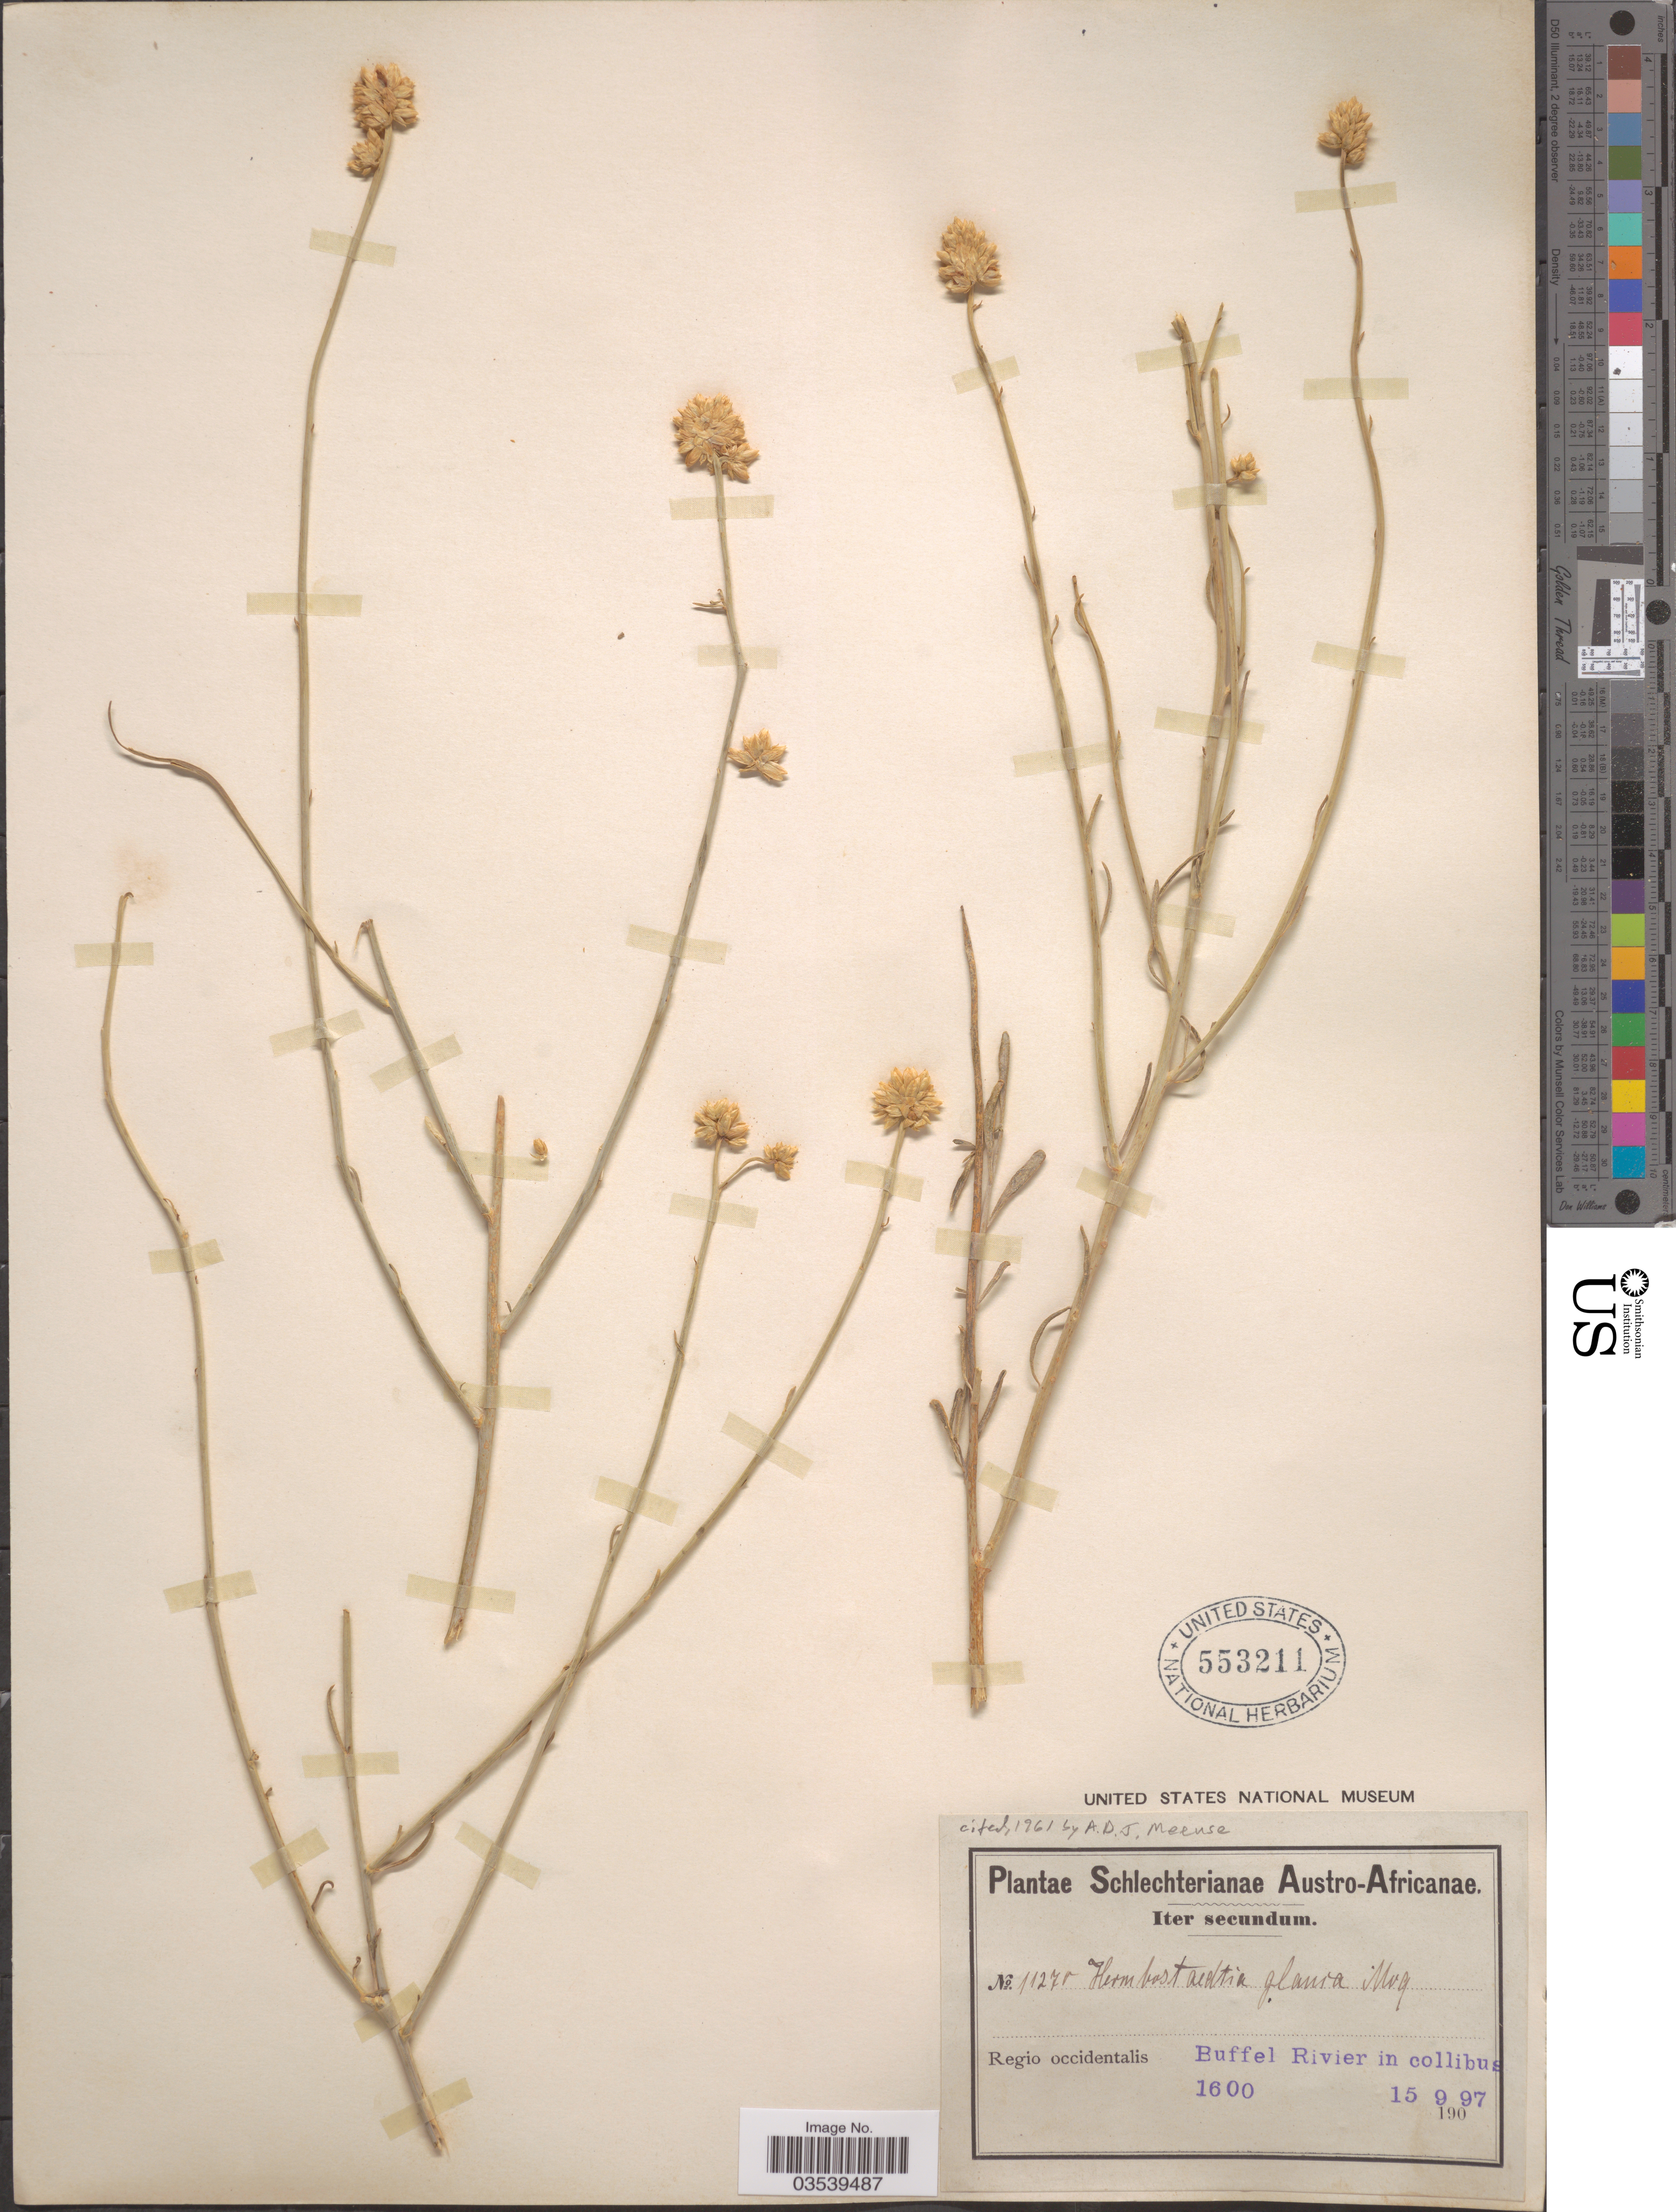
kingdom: Plantae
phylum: Tracheophyta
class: Magnoliopsida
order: Caryophyllales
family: Amaranthaceae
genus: Hermbstaedtia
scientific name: Hermbstaedtia glauca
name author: Reichb. ex Steud.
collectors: Schlechter, --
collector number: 11270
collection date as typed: Transcribed d/m/y: 15/9/97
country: South Africa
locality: Austro-Africanae. Regio occidentalis. Buffel Rivier in collibus.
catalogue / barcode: US 553211